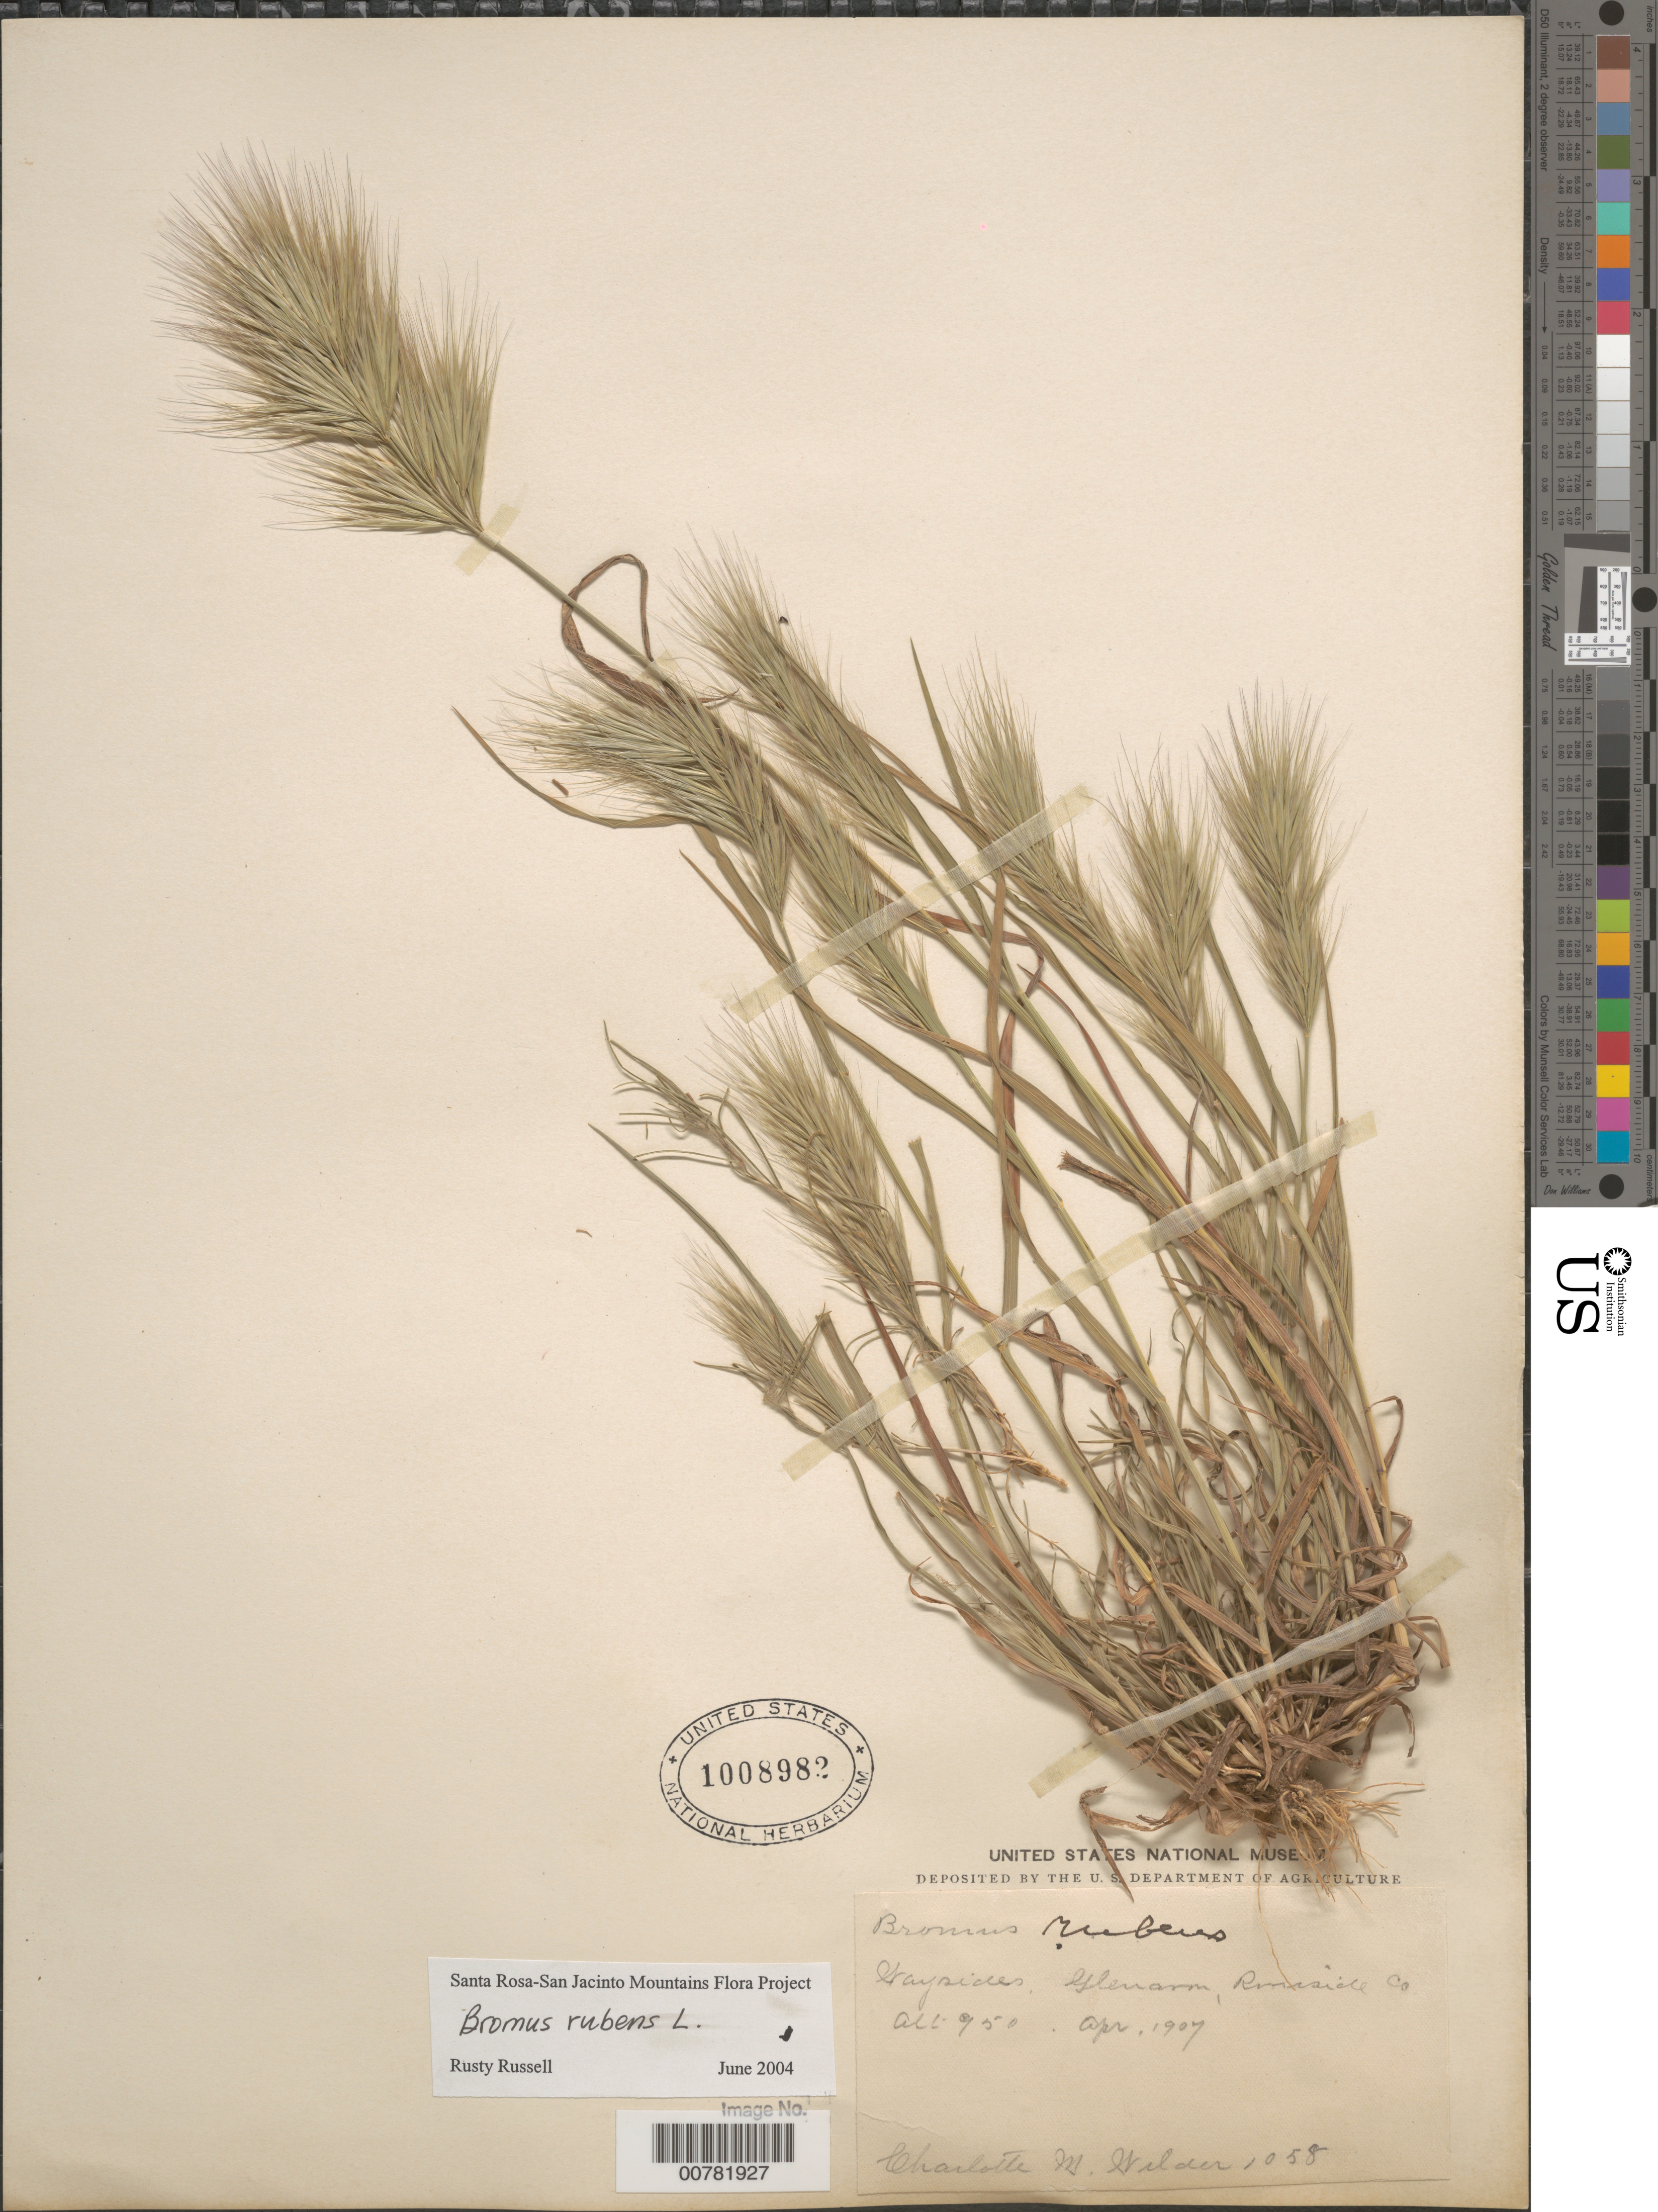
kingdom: Plantae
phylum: Tracheophyta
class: Liliopsida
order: Poales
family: Poaceae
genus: Bromus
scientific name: Bromus rubens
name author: L.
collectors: C. Wilder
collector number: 1058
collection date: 1907-04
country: United States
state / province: California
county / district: Riverside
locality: Waysides, Glenavon, Riverside Co.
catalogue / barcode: US 1008982